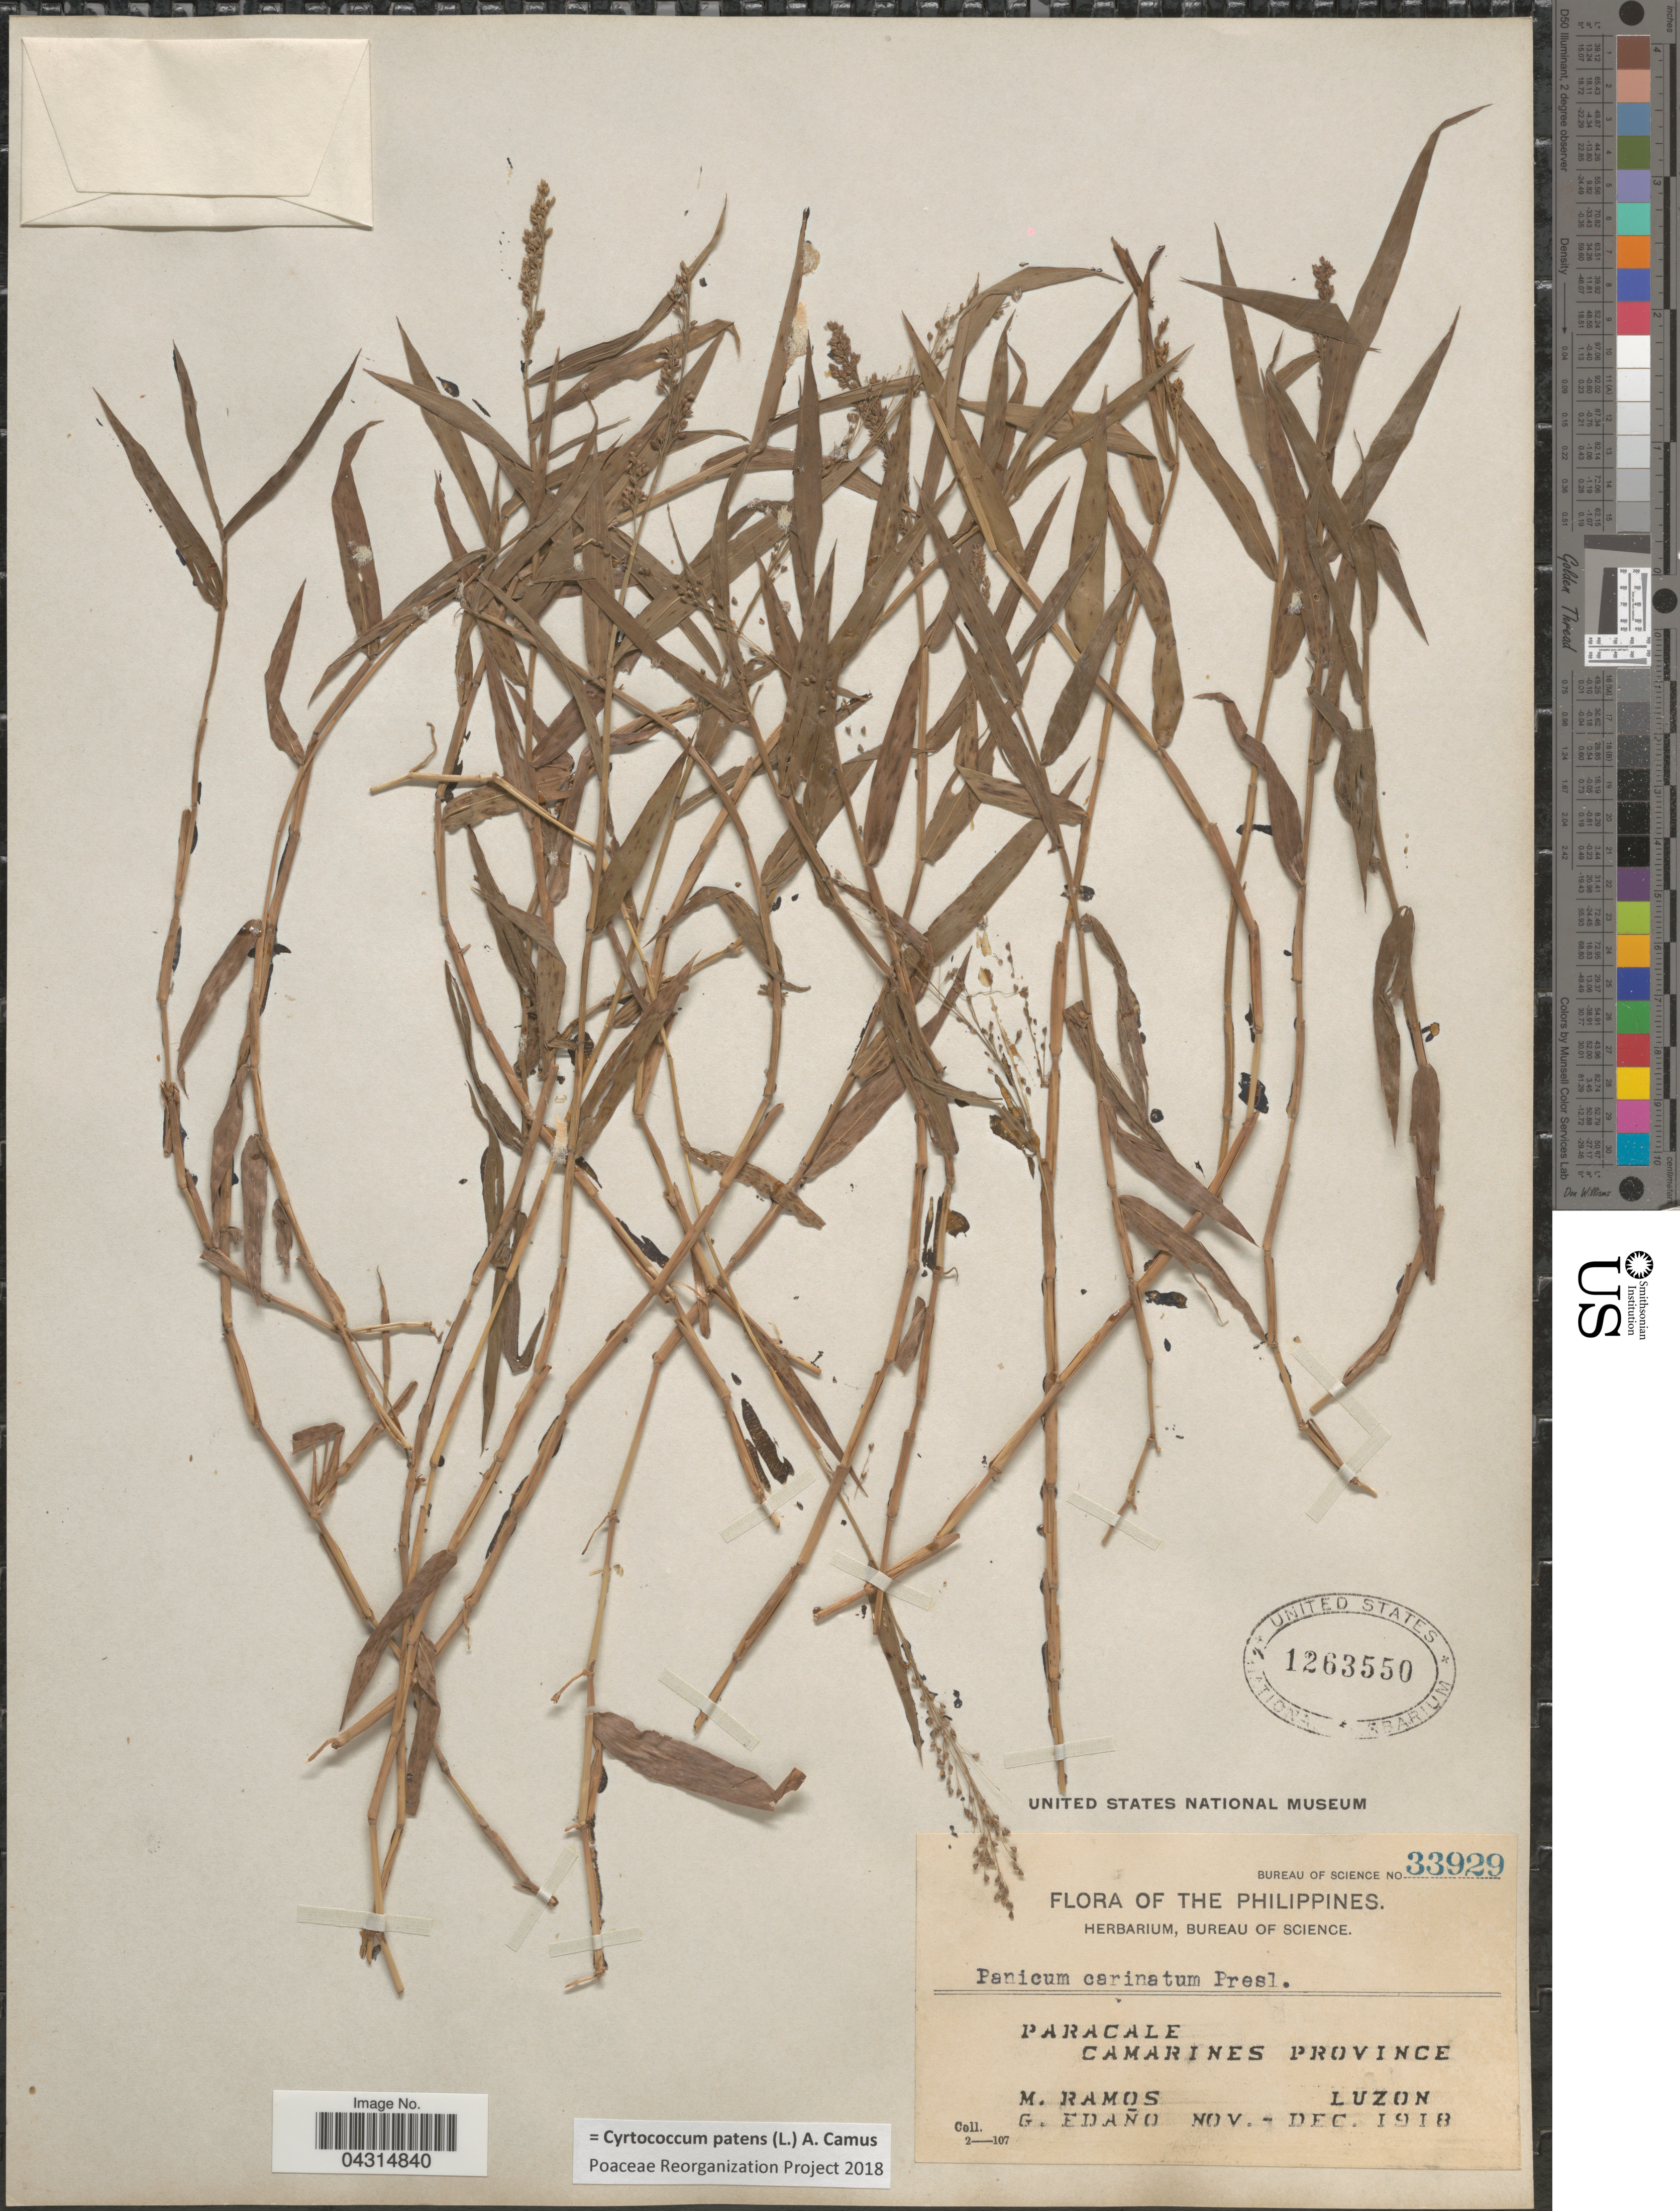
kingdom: Plantae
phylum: Tracheophyta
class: Liliopsida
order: Poales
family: Poaceae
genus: Cyrtococcum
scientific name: Cyrtococcum patens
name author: (L.) A. Camus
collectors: M. Ramos & G. Edaño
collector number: Bureau of Science 33929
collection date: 1918-11/1918-12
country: Philippines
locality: Paracale. Camarines Province. Luzon.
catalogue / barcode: US 1263550